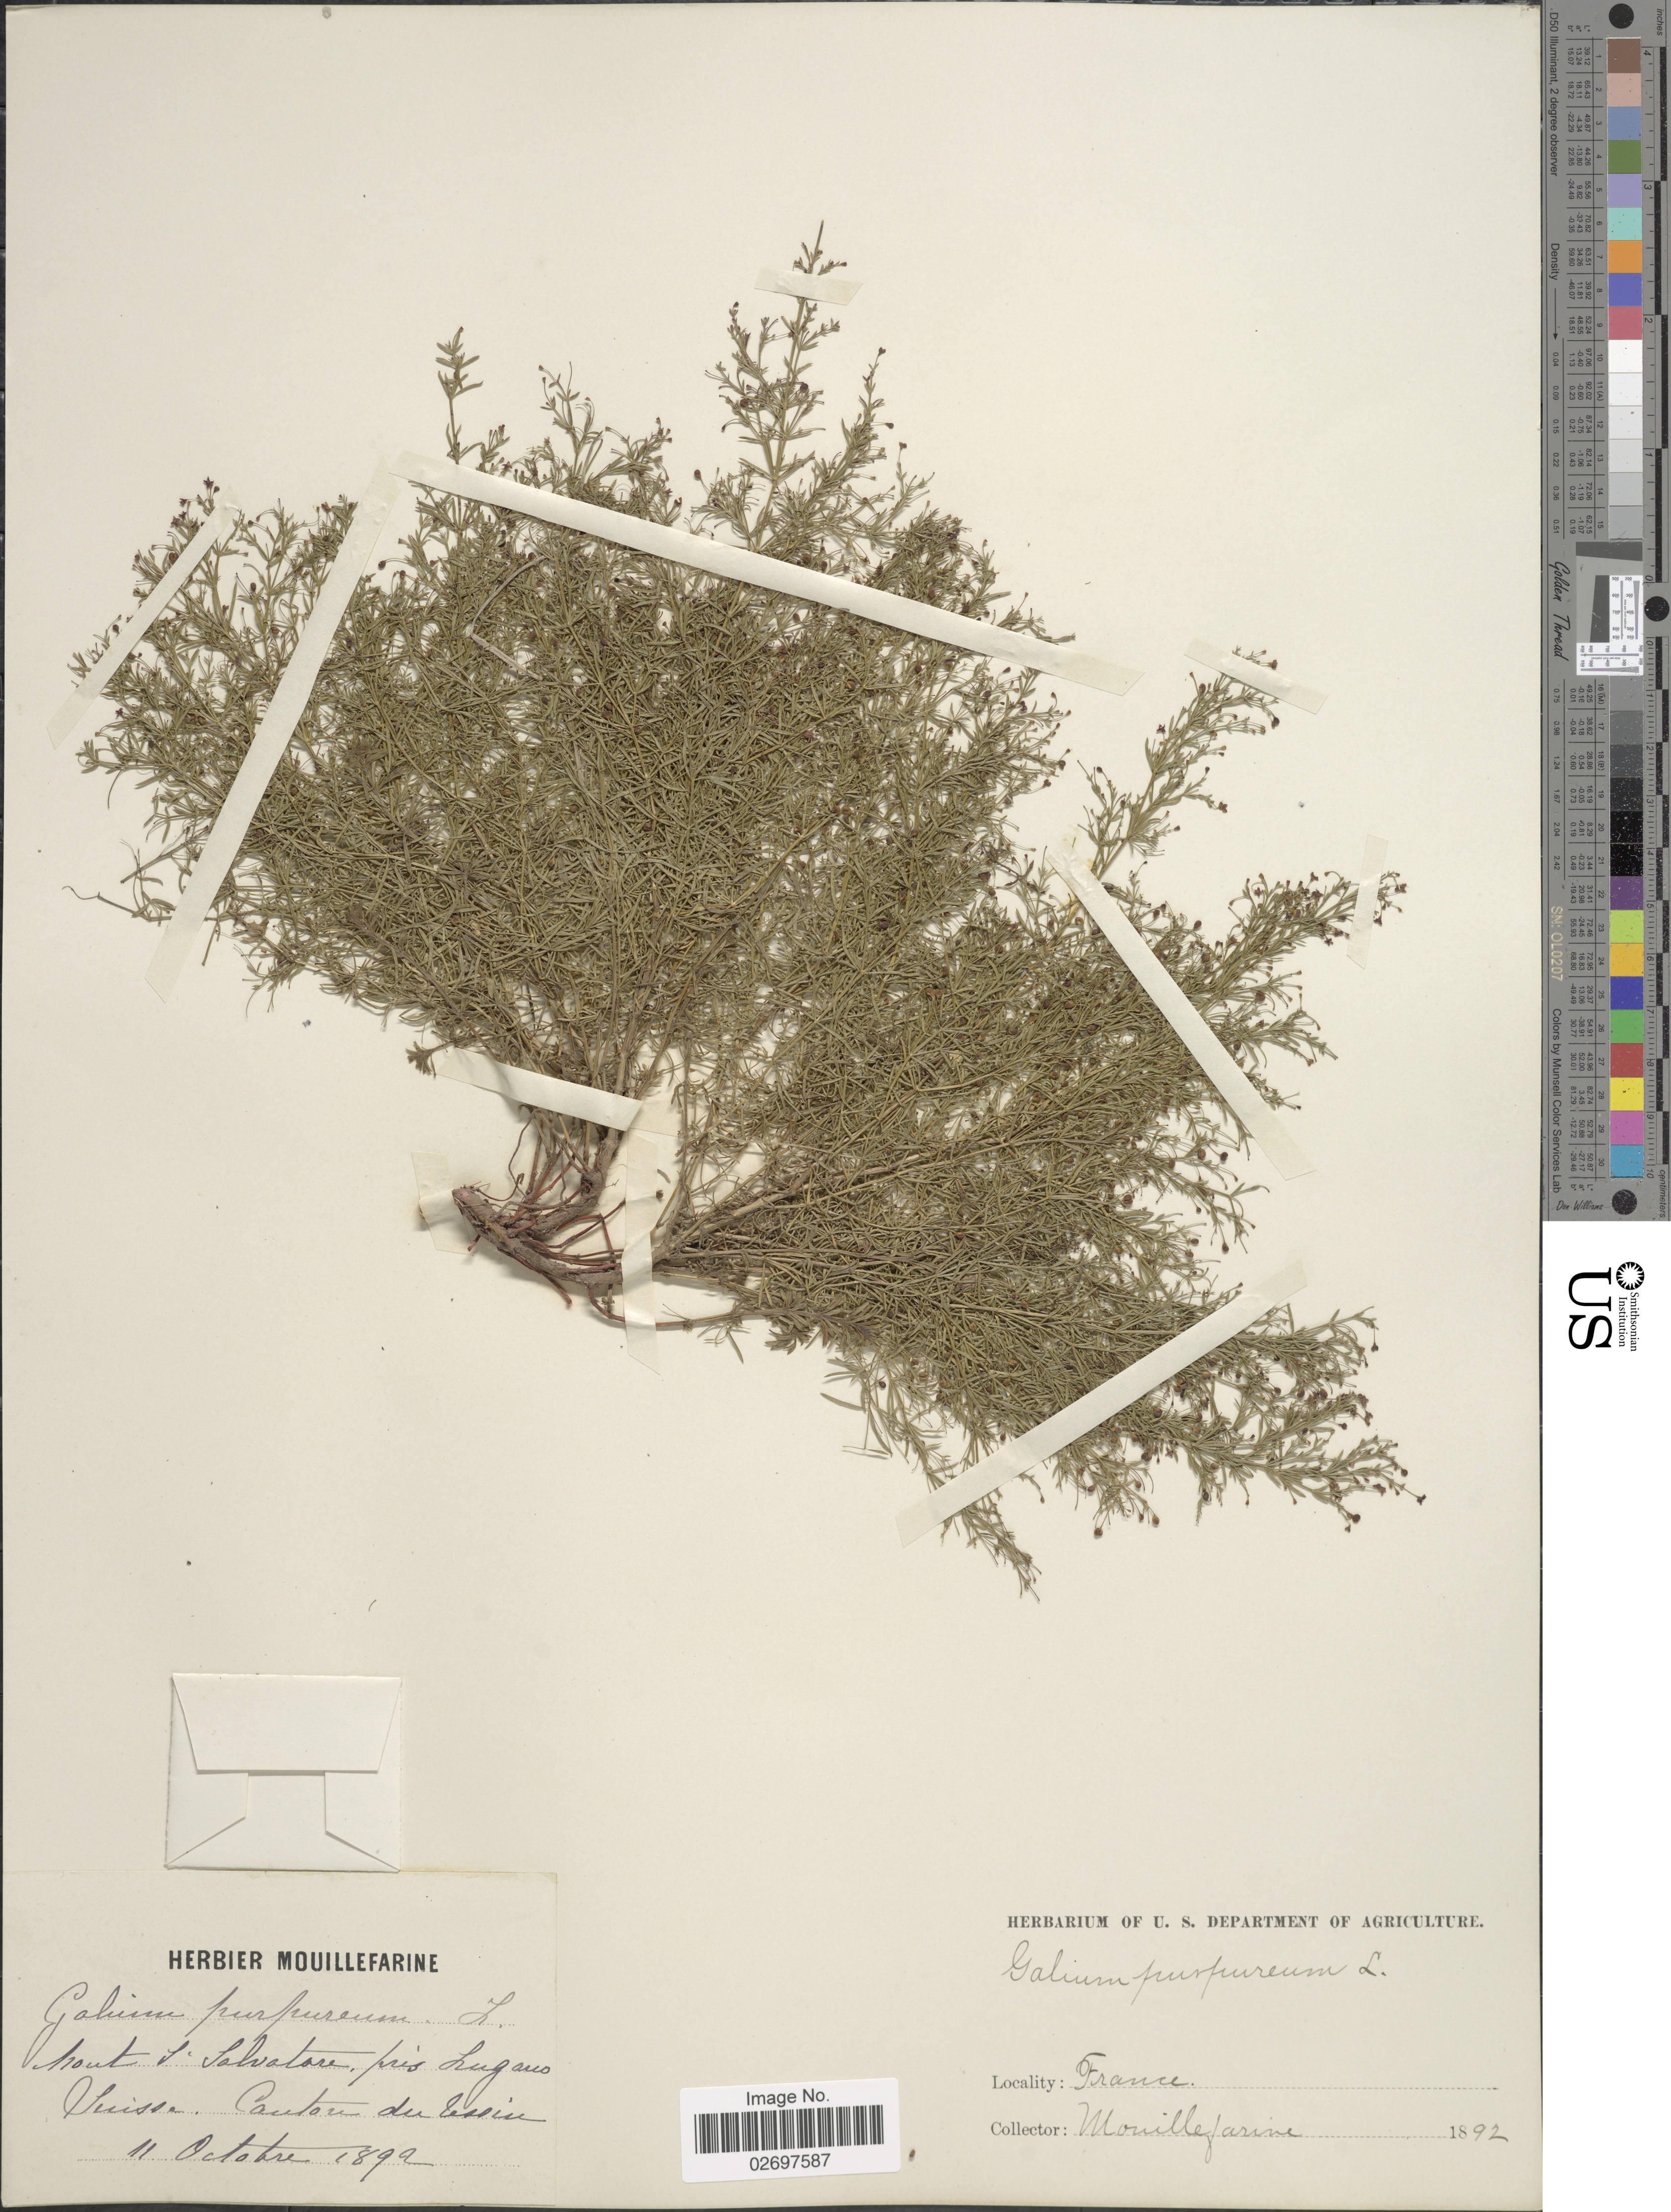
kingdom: Plantae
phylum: Tracheophyta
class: Magnoliopsida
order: Gentianales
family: Rubiaceae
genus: Galium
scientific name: Galium purpureum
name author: L.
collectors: A. Mouillefarine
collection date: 1892-10-11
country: Switzerland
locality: Mont S. Salvatore, pres Lugano Suisse. Canton du Tessin, France